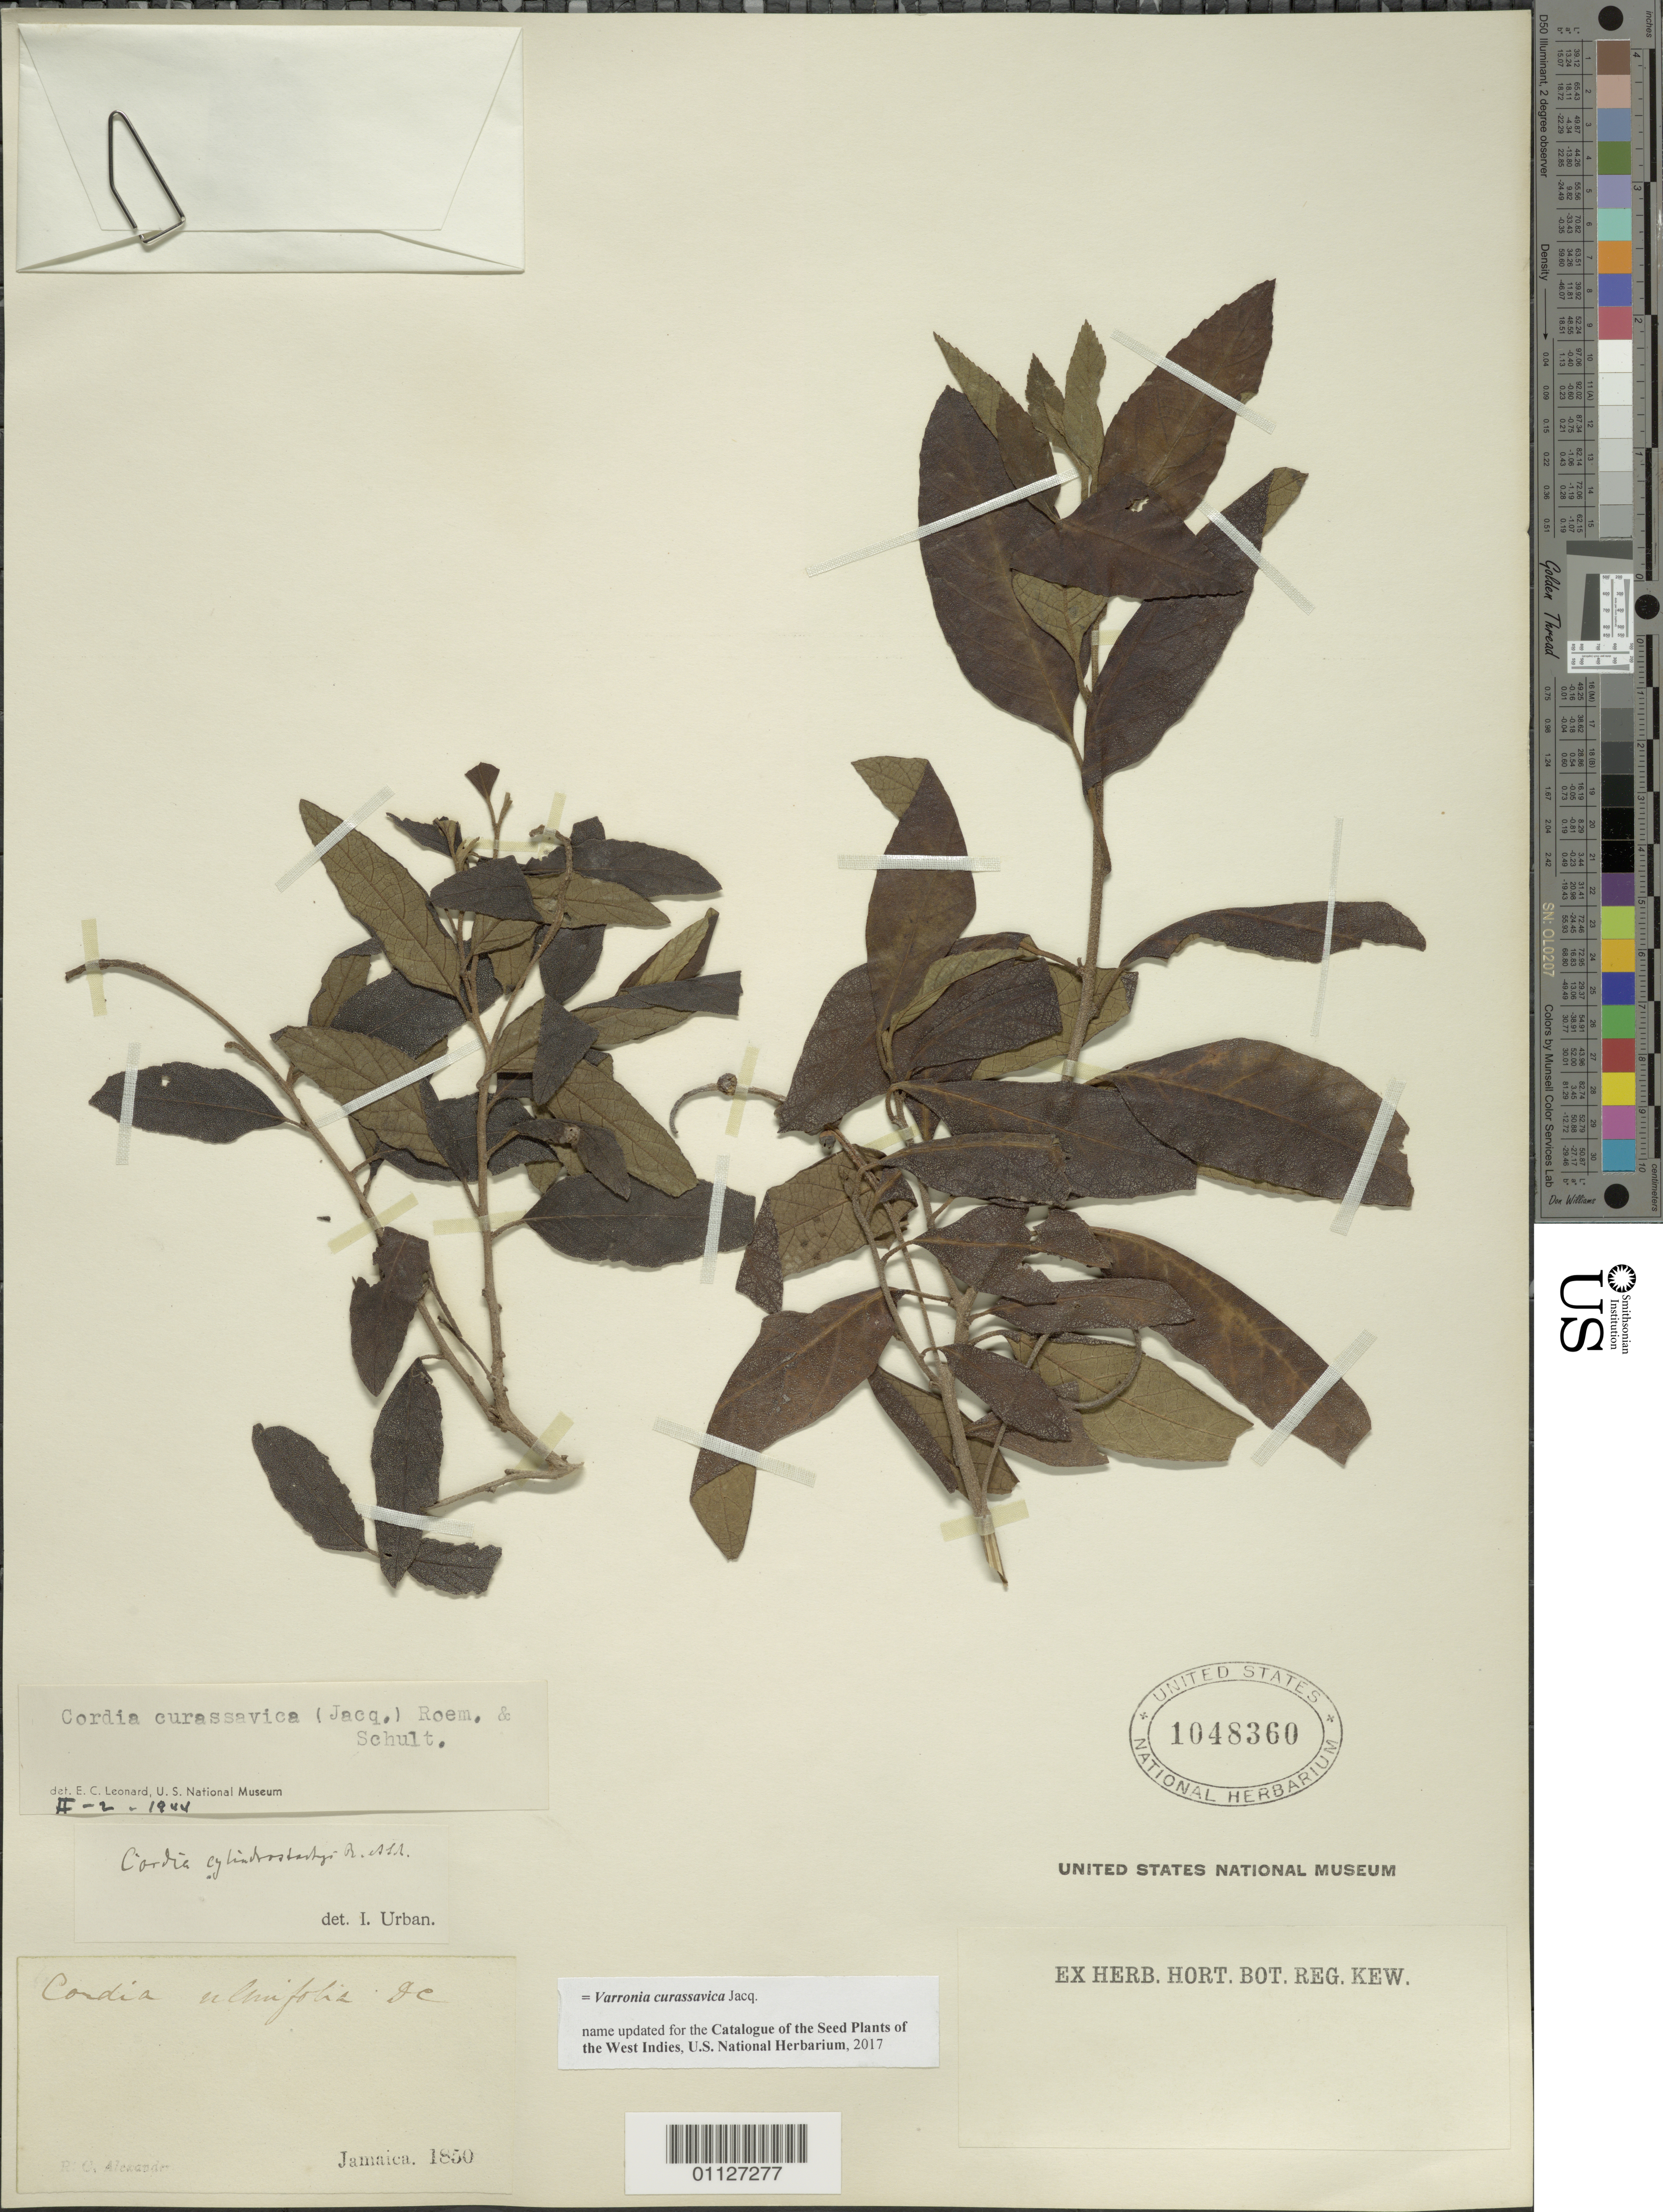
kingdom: Plantae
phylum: Tracheophyta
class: Magnoliopsida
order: Boraginales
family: Cordiaceae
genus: Varronia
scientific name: Varronia curassavica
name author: Jacq.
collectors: R. C. Alexander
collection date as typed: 01 Jan 1850 to 31 Jan 1850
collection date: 1850-01-01/1850-01-31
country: Jamaica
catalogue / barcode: US 1048360